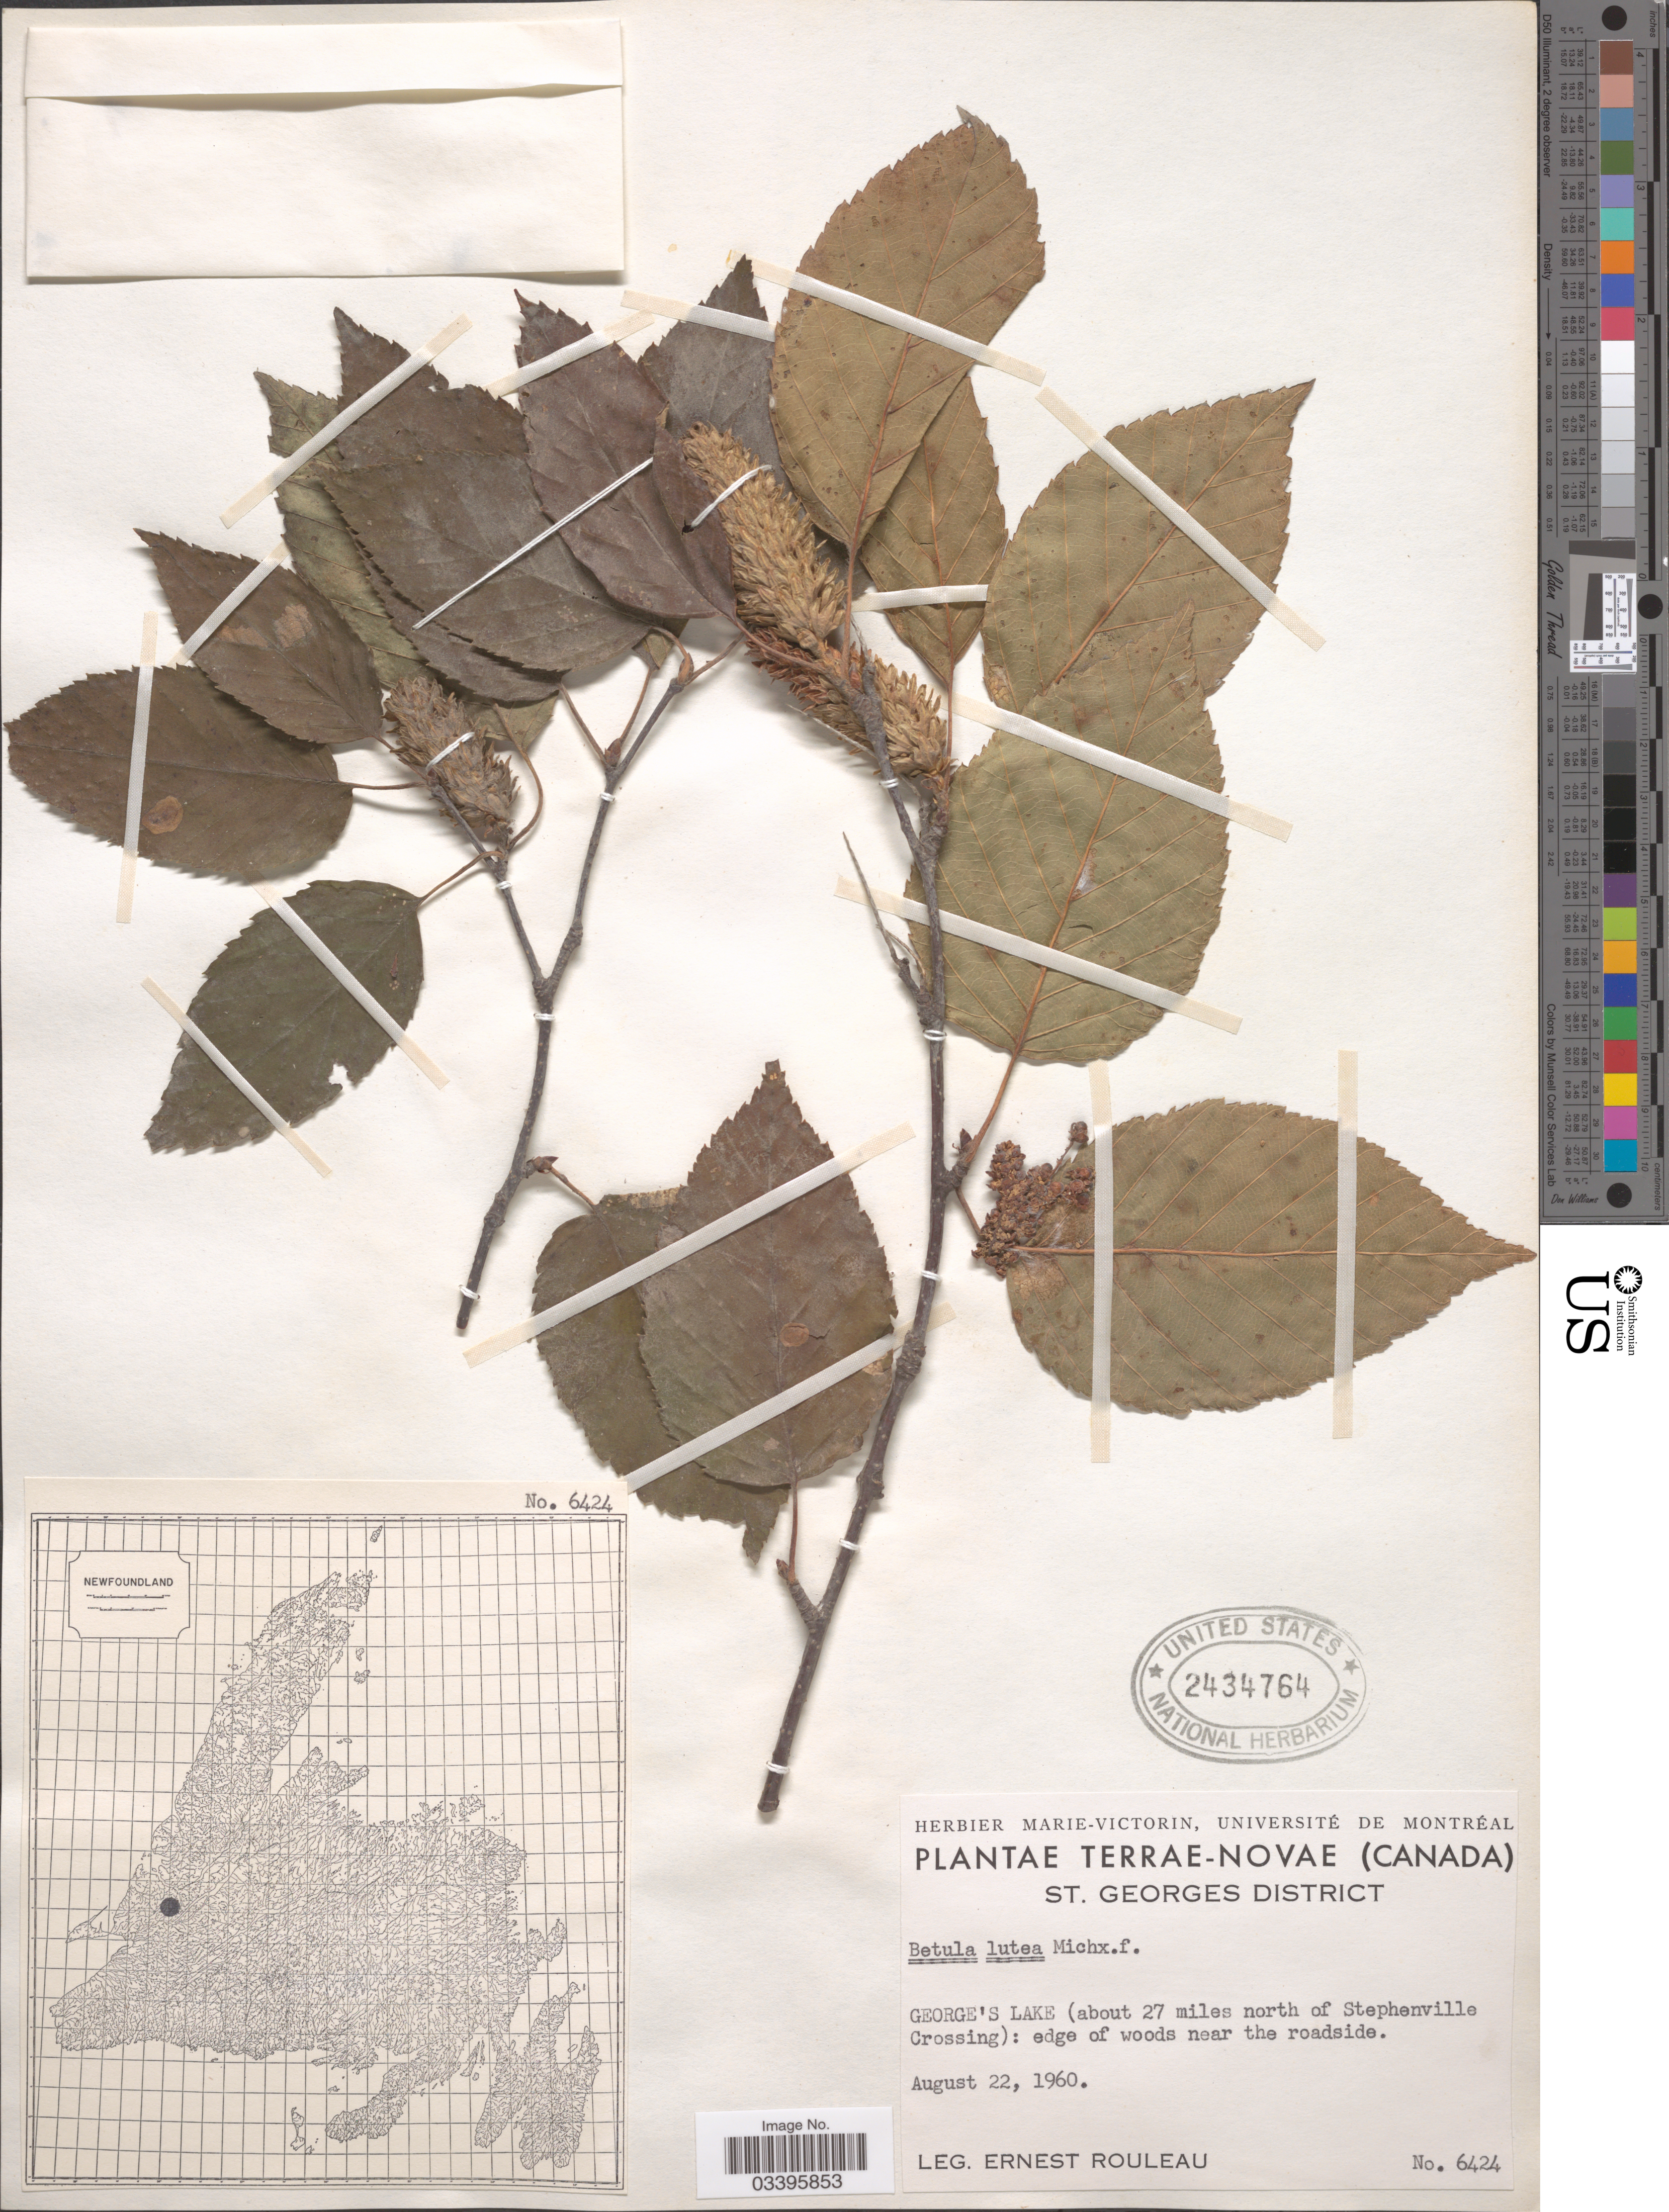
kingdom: Plantae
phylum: Tracheophyta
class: Magnoliopsida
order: Fagales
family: Betulaceae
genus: Betula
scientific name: Betula lutea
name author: F. Michx.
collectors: J. Rouleau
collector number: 6424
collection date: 1960-08-22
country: Canada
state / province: Newfoundland and Labrador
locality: Terrae-Novae. St. Georges District. George's Lake (about 27 miles north of Stephenville Crossing): edge of woods near the roadside.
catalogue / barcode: US 2434764